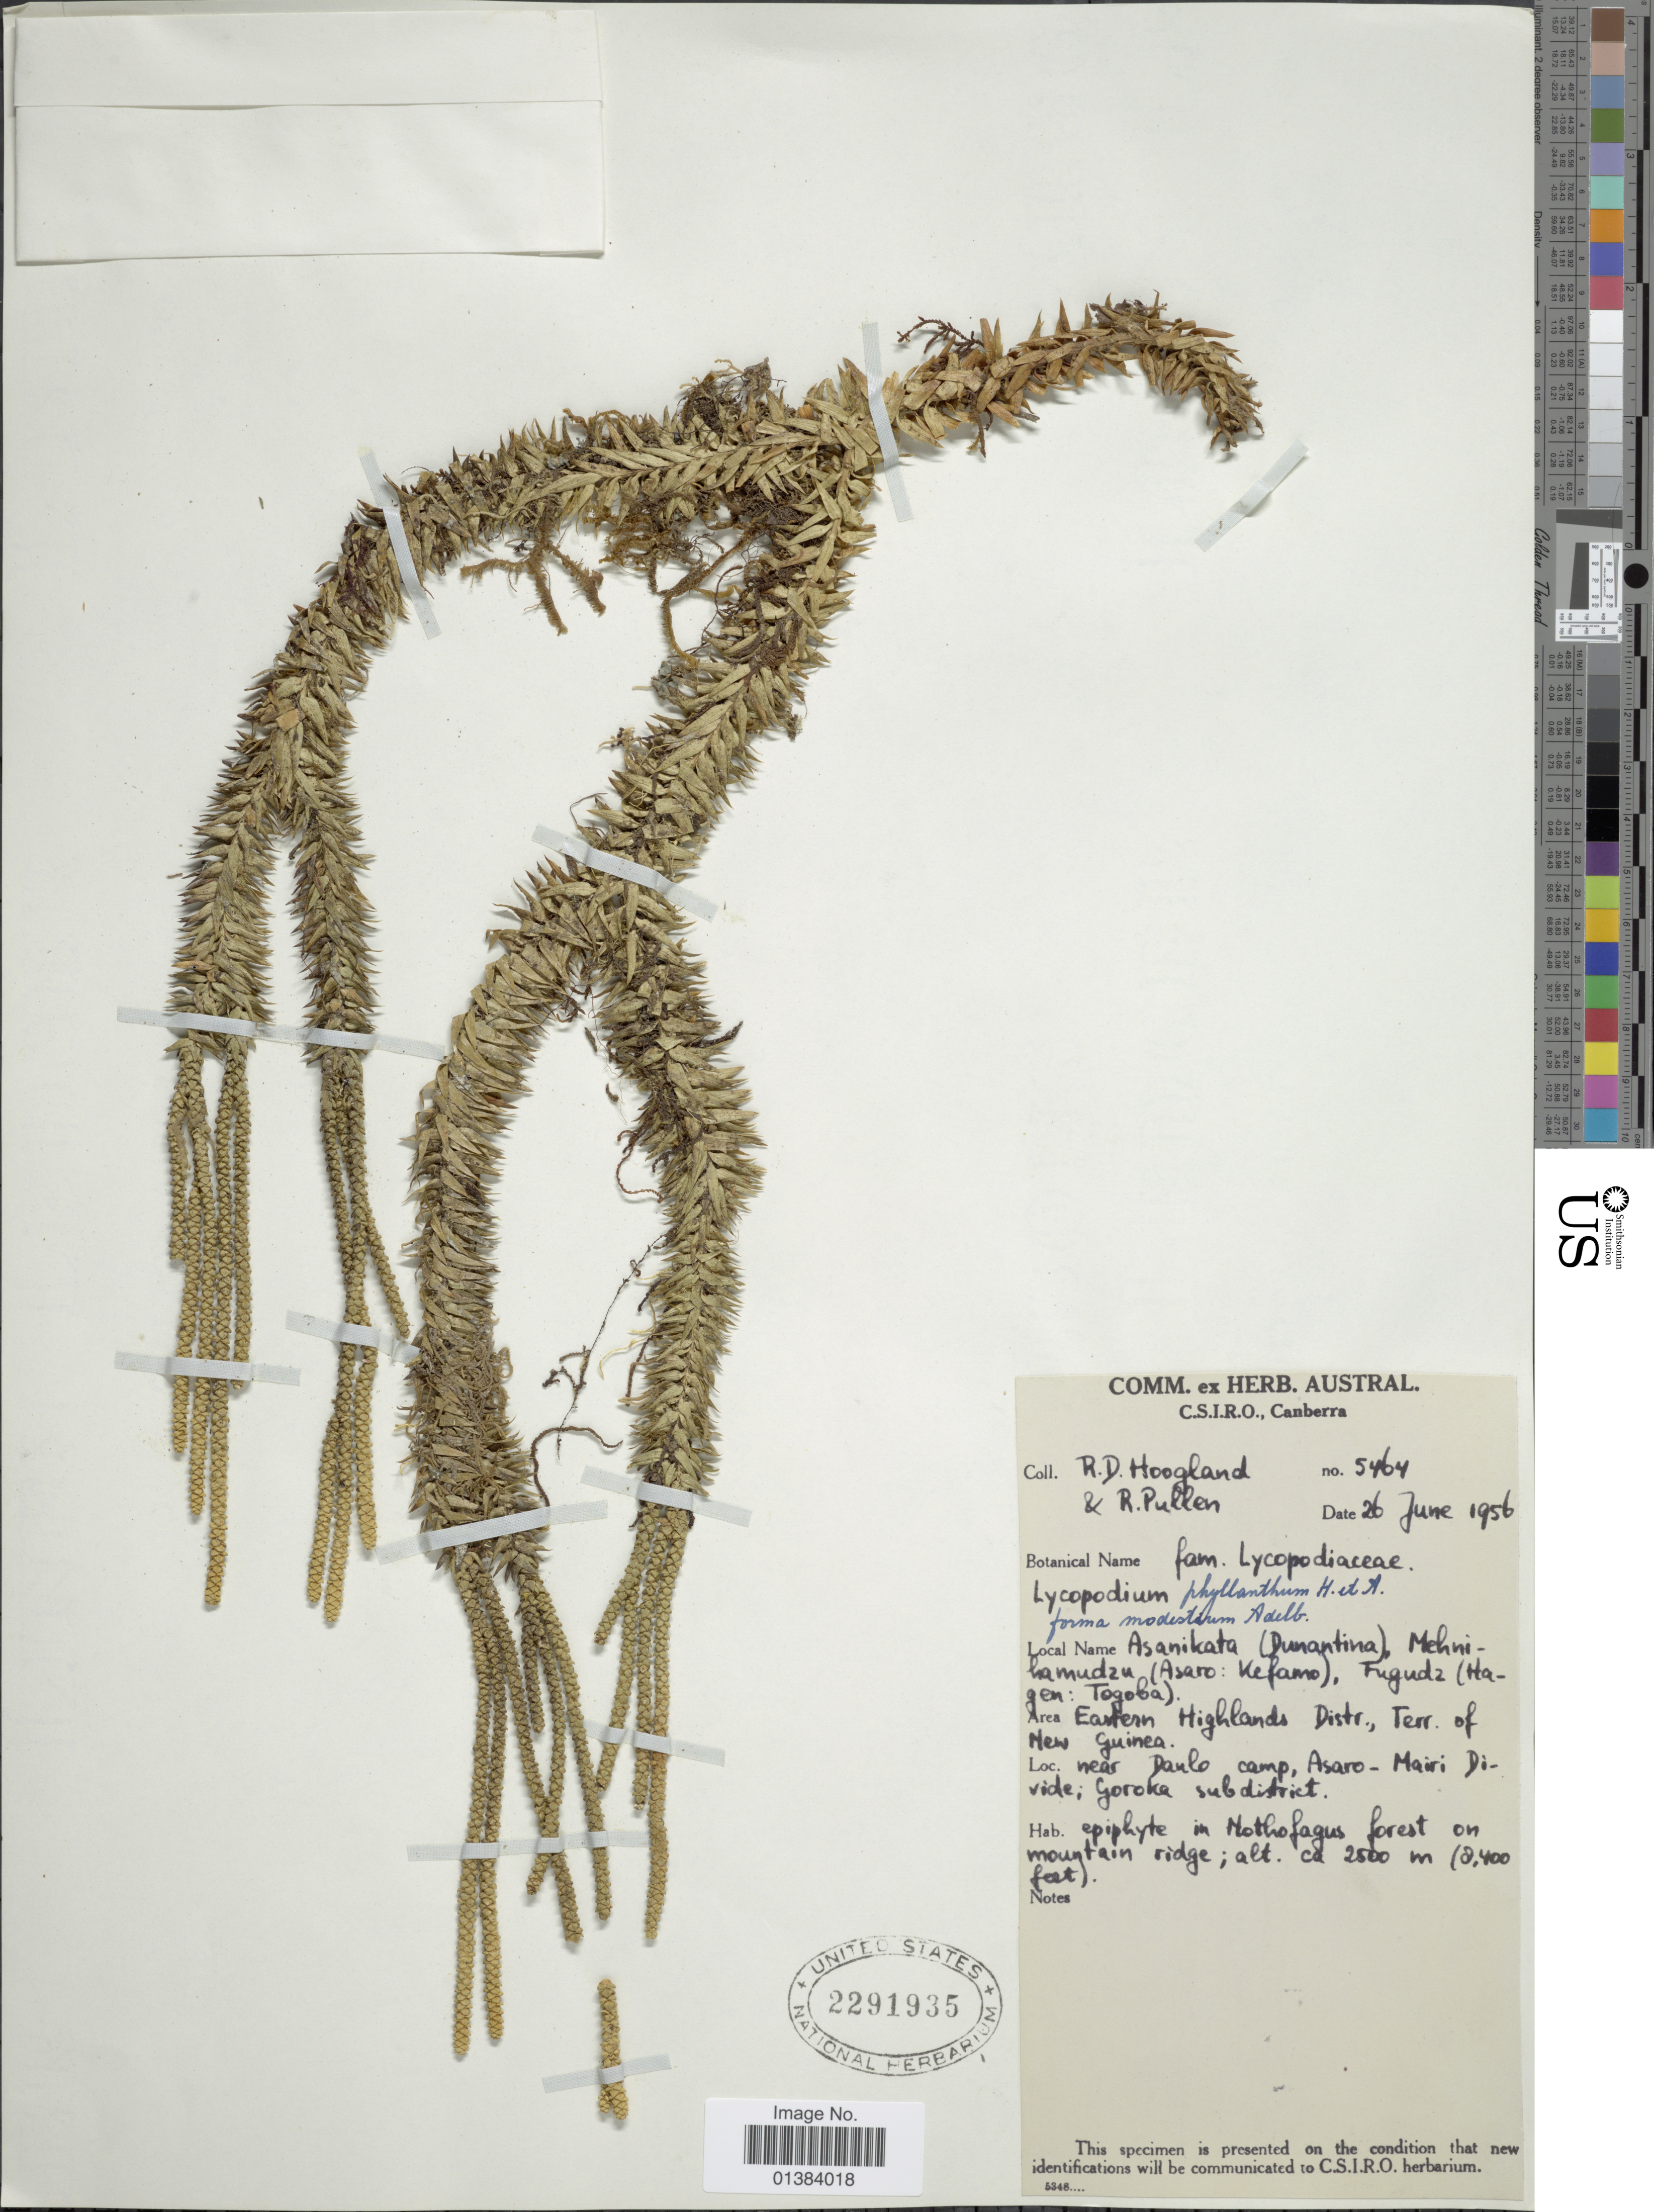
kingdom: Plantae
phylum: Tracheophyta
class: Lycopodiopsida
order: Lycopodiales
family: Lycopodiaceae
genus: Phlegmariurus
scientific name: Phlegmariurus hellwigii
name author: (Warb.) A. R. Field & Bostock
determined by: Field, A. R.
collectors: R. D. Hoogland & R. Pullen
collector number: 5464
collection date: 1956-06-26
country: Papua New Guinea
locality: Asanikata (Dumantina), Mehnihamudzu (Asaro: Kefamo), Fugudz (Hagen: Togoba). Eastern Highlands Distr., Terr. of New Guinea. Near Daulo camp, Asaro-Mairi Divide; Goroka subdistrict.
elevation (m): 2500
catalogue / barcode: US 2291935